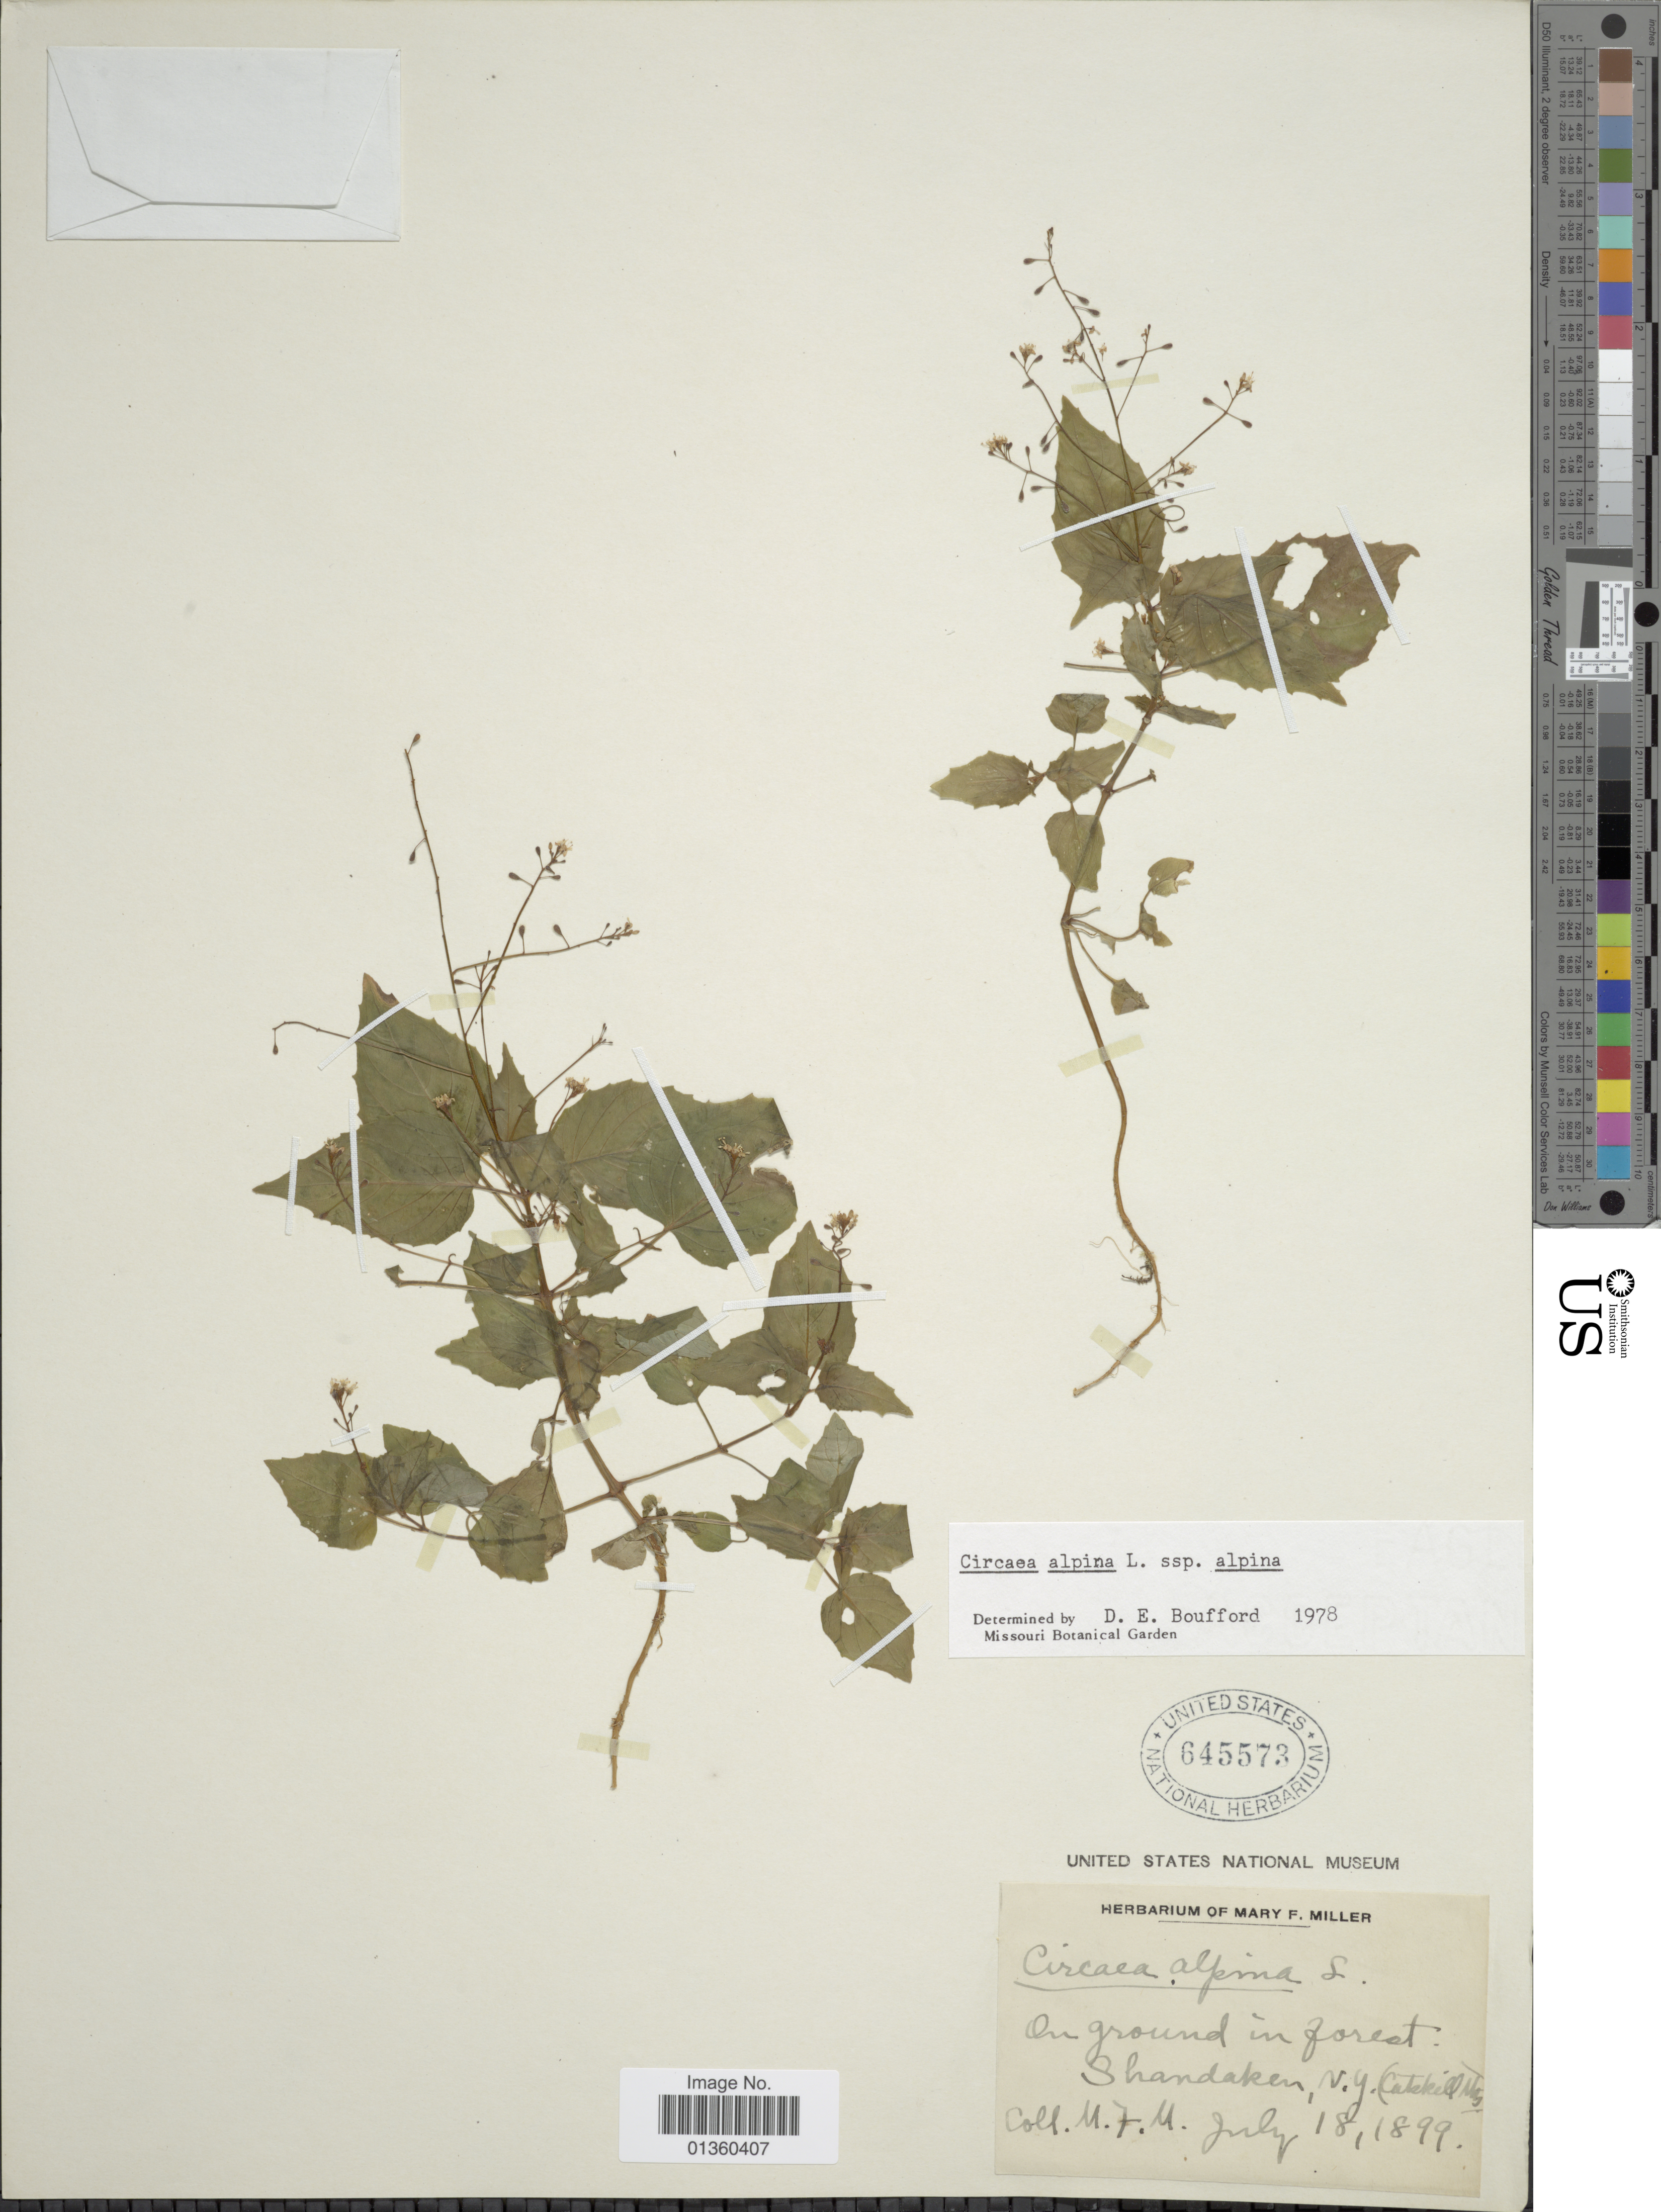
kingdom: Plantae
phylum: Tracheophyta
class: Magnoliopsida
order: Myrtales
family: Onagraceae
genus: Circaea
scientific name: Circaea alpina subsp. alpina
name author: L.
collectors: M. F. Miller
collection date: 1899-07-18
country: United States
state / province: New York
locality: Shandaken, N.Y. (Catskill Mts)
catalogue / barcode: US 645573